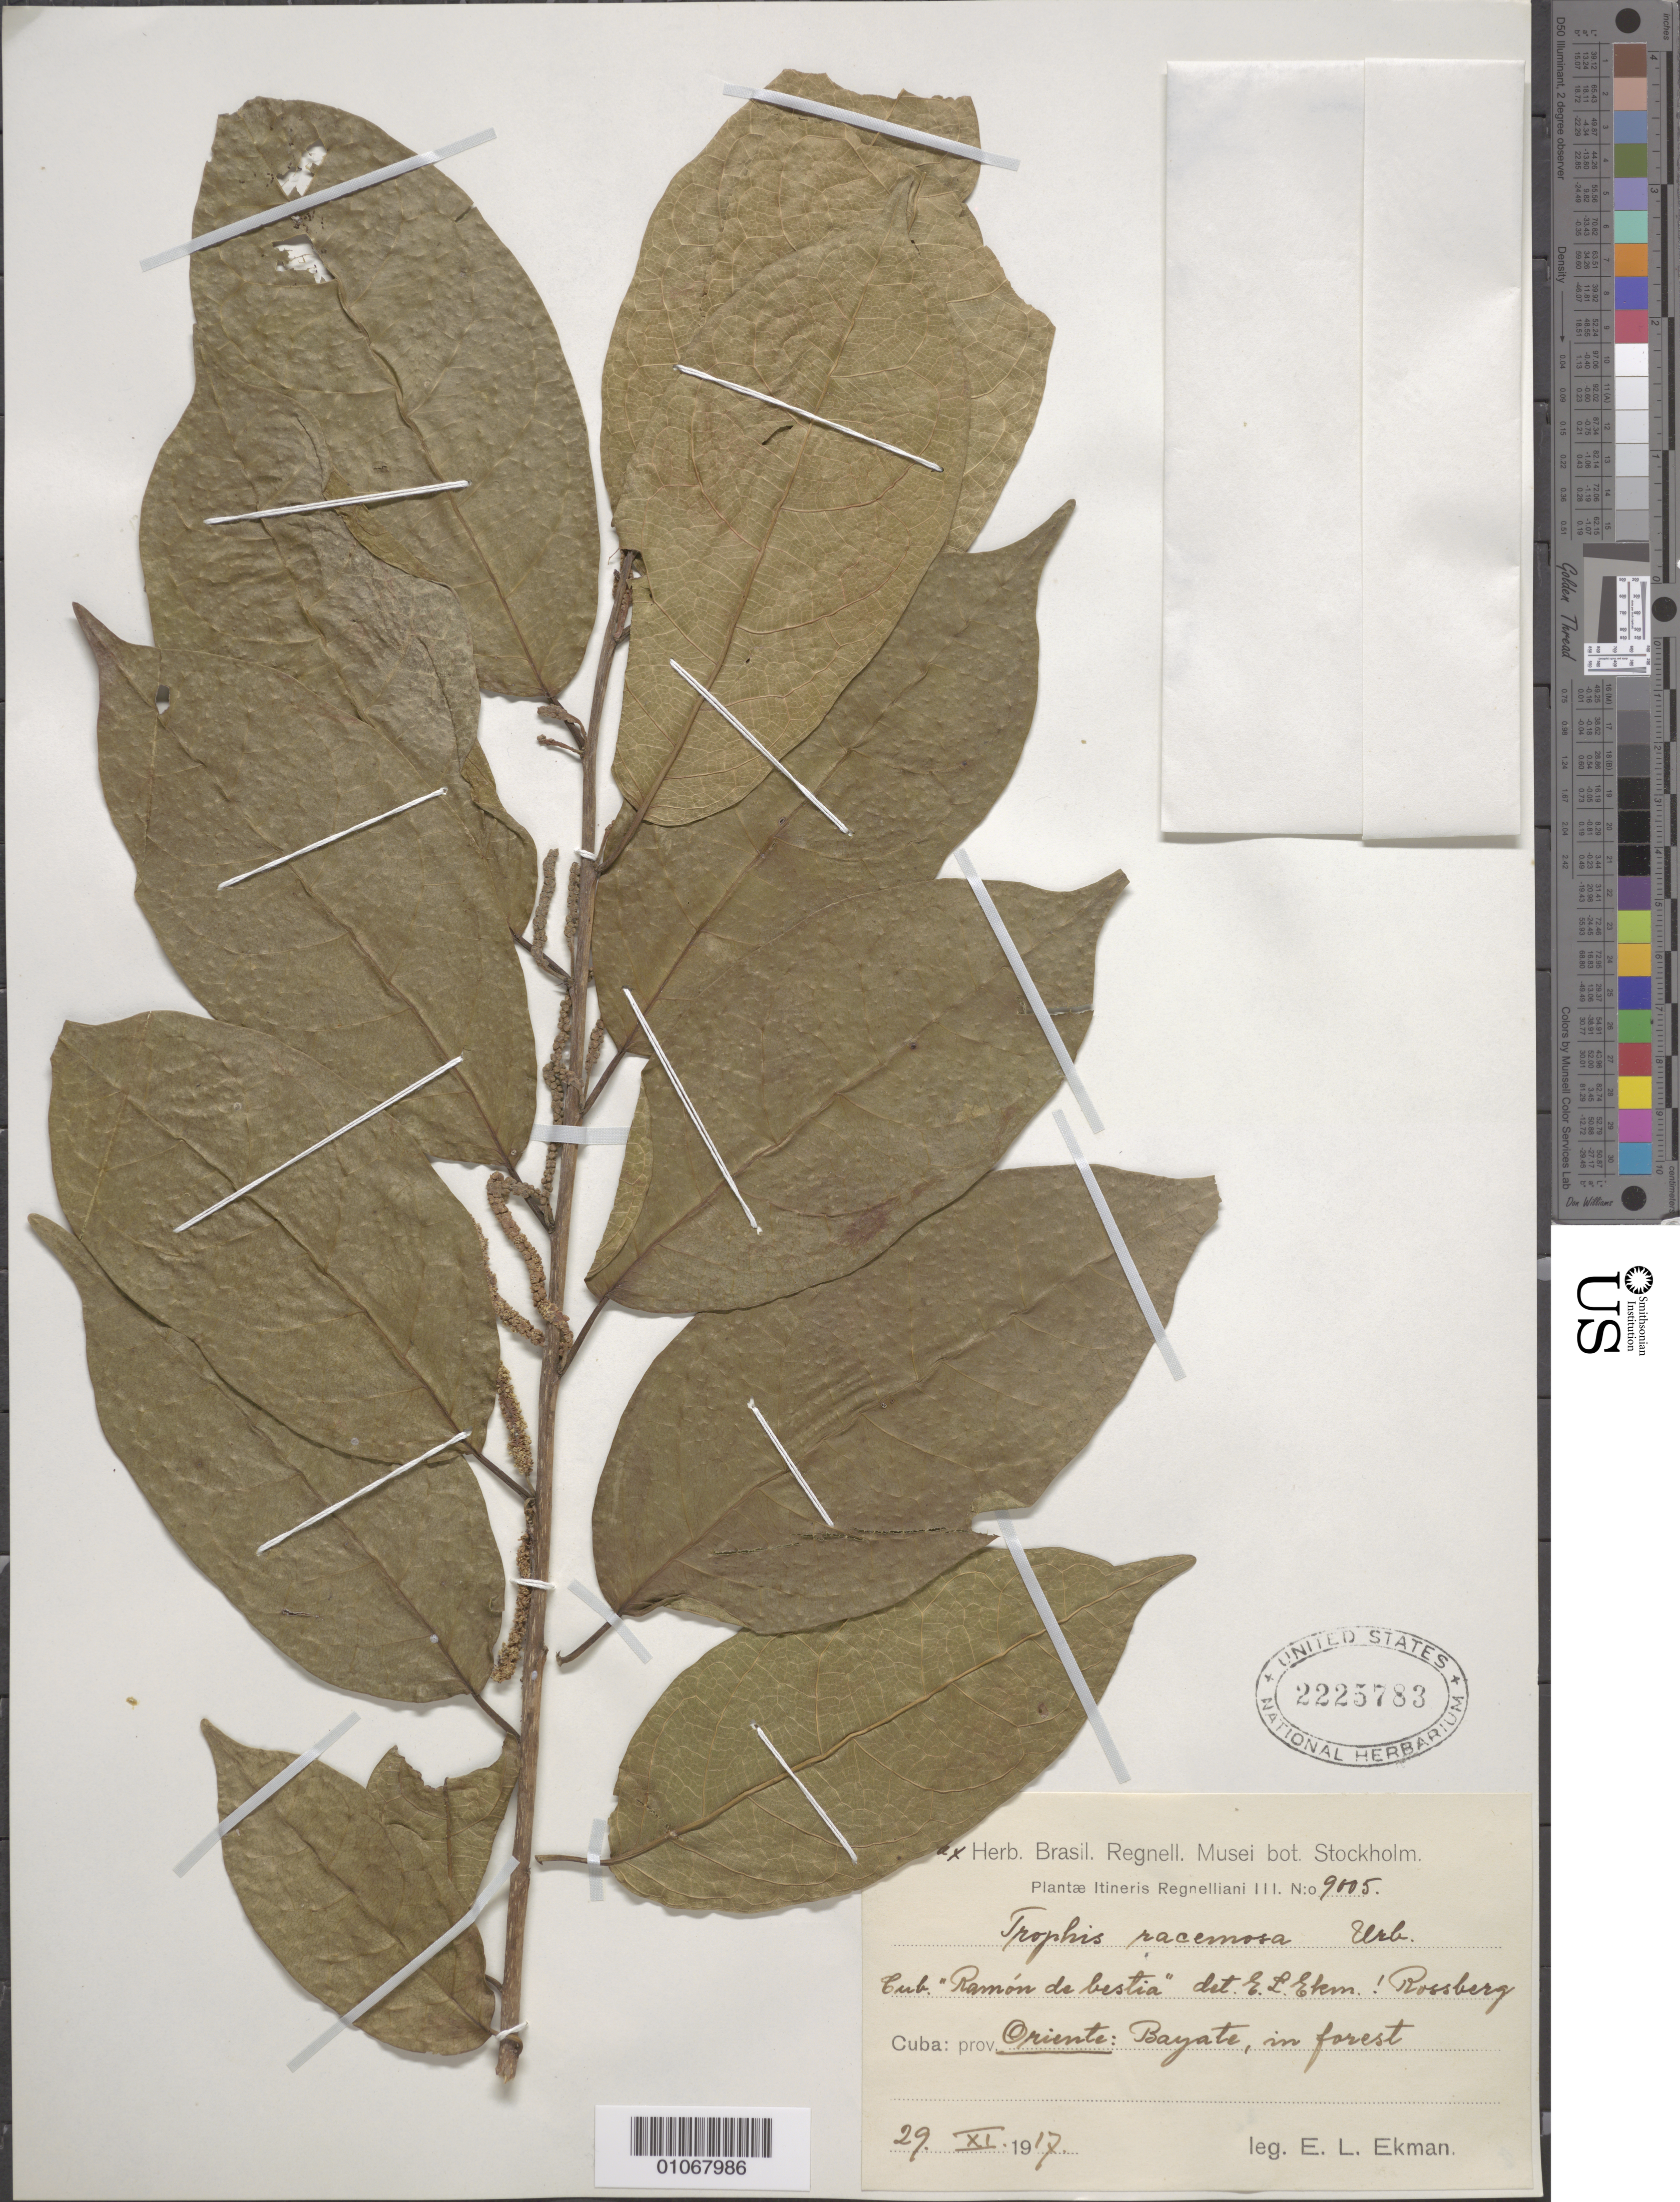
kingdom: Plantae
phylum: Tracheophyta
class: Magnoliopsida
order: Rosales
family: Moraceae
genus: Trophis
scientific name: Trophis racemosa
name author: (L.) Urb.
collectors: E. L. Ekman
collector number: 9005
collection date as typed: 29 Nov 1917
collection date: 1917-11-29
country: Cuba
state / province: Oriente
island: Cuba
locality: Bayate, in forest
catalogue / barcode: US 2225783